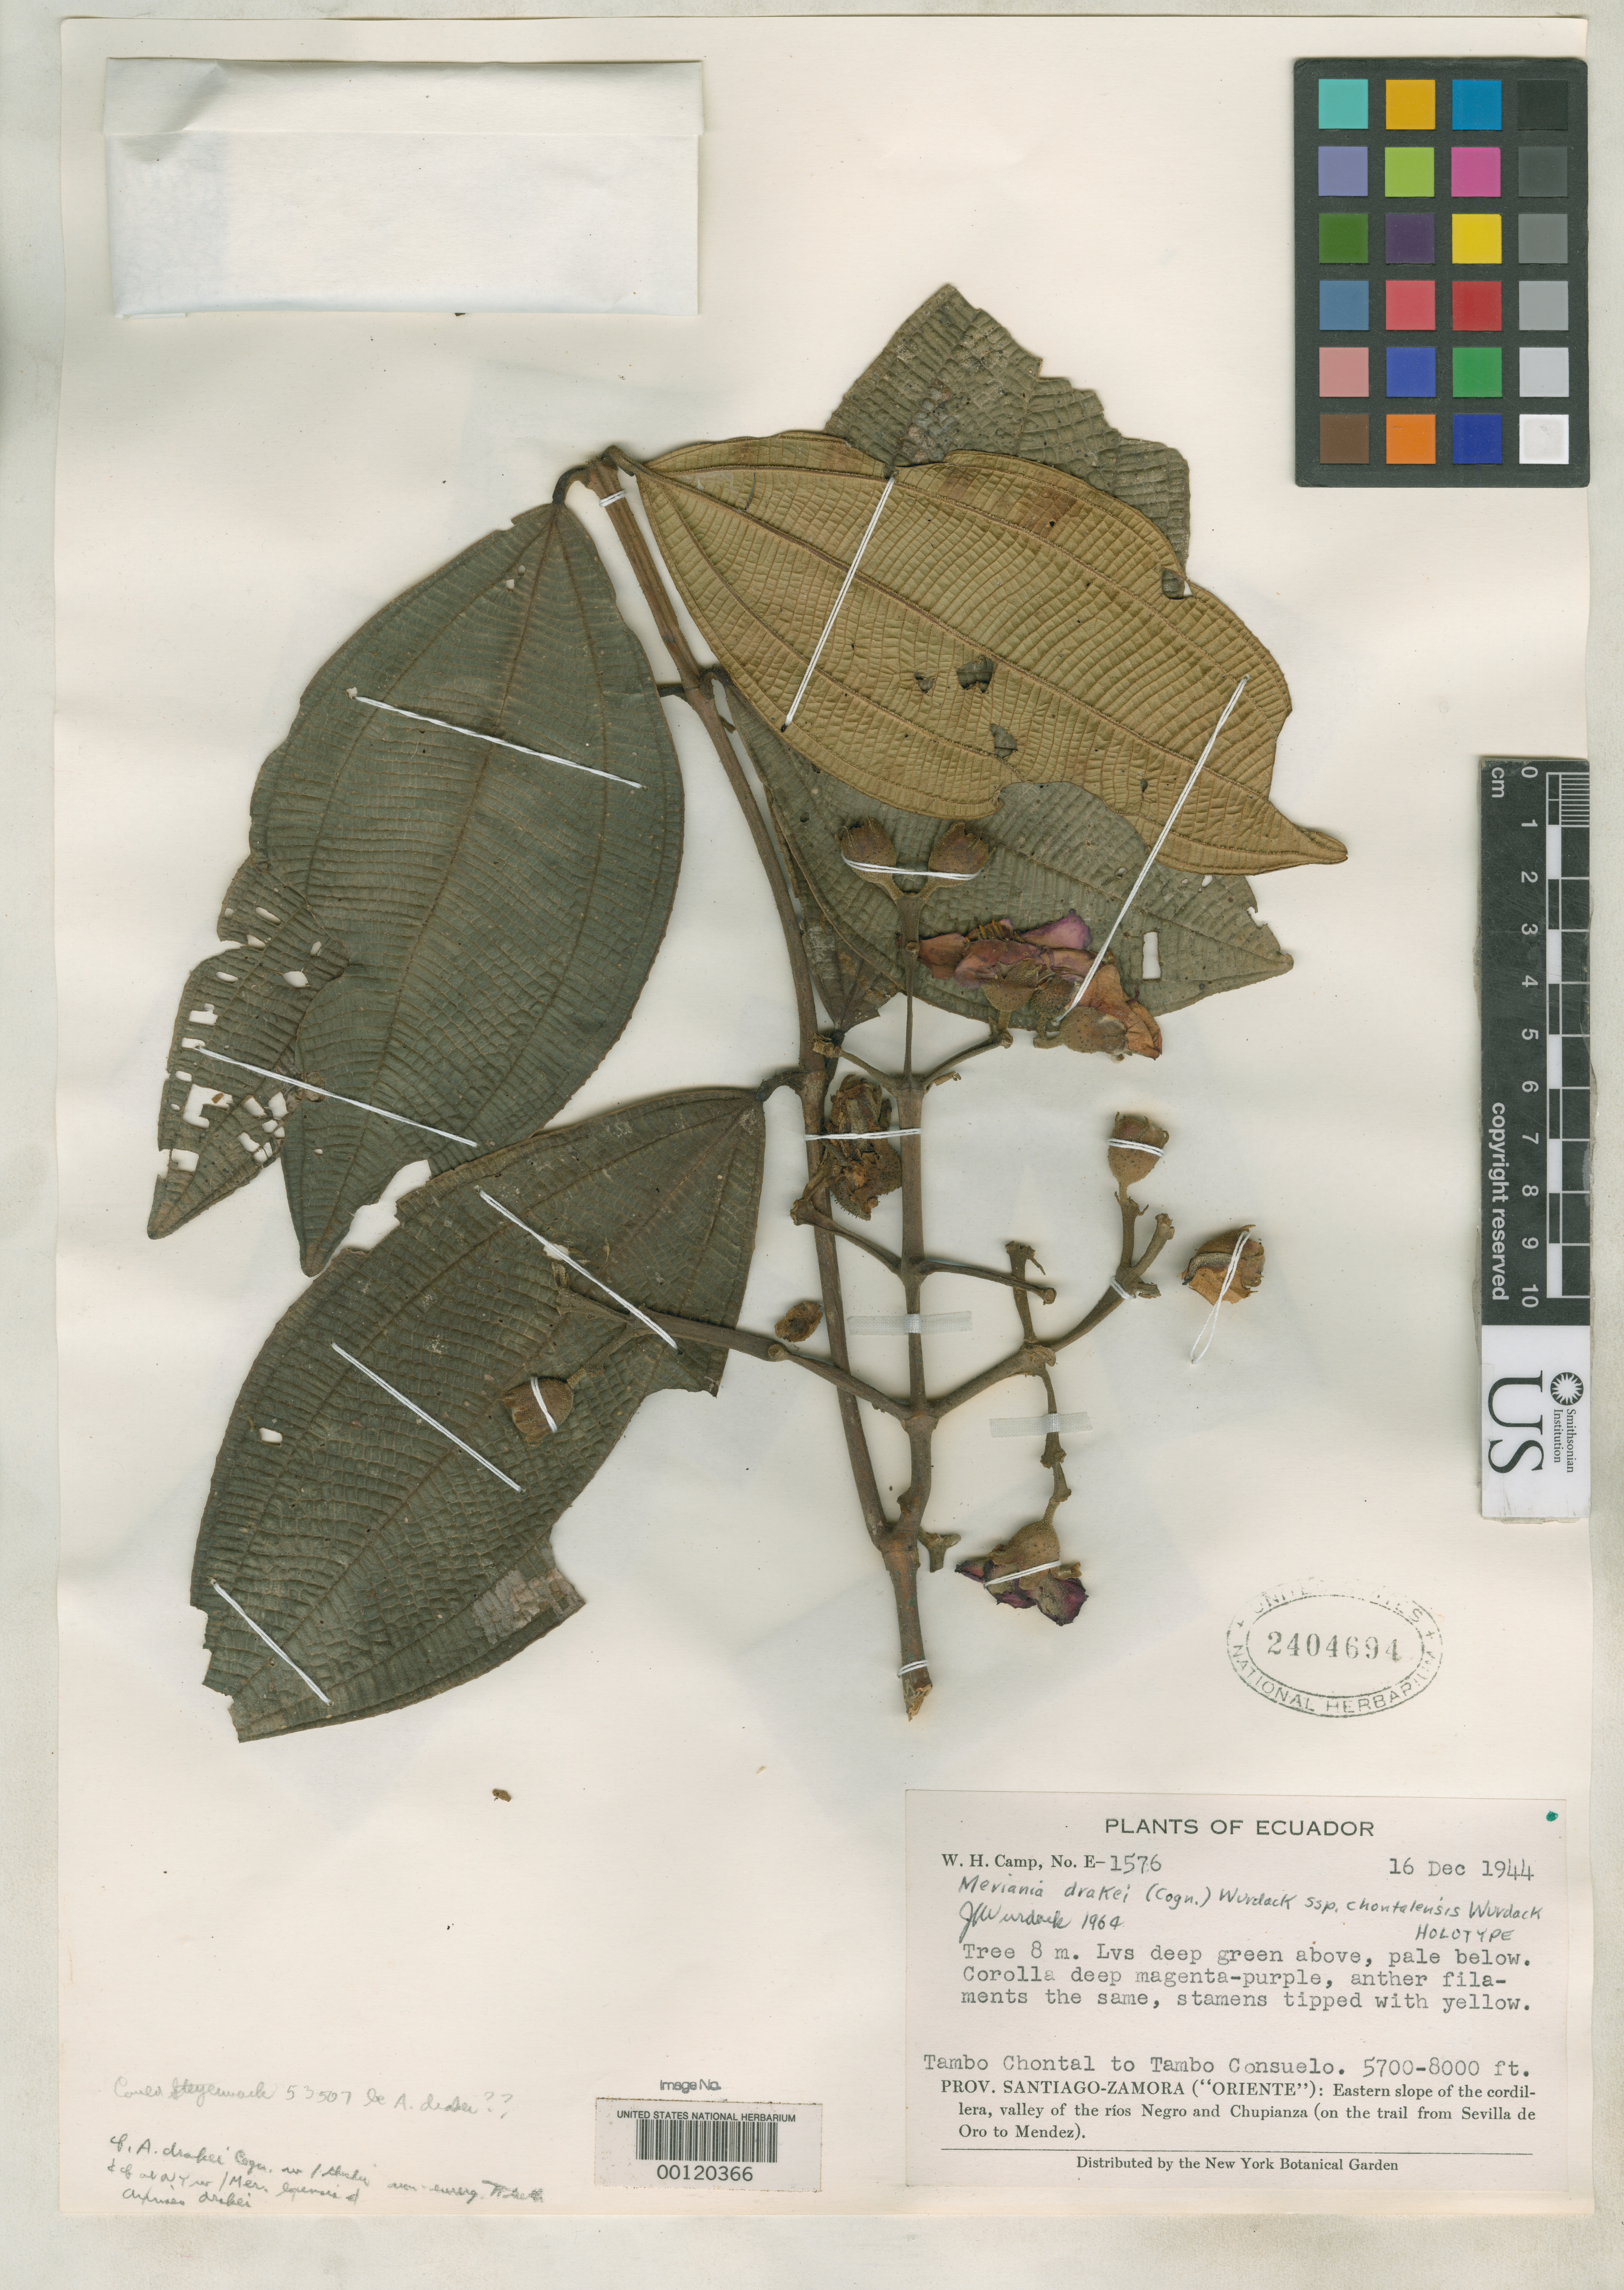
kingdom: Plantae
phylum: Tracheophyta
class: Magnoliopsida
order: Myrtales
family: Melastomataceae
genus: Meriania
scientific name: Meriania drakei subsp. chontalensis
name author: Wurdack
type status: Holotype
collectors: W. H. Camp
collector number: E 1576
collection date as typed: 16 Dec 1944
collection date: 1944-12-16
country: Ecuador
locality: Tambo Chontal-Tamboconsuelo.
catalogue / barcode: US 2404694